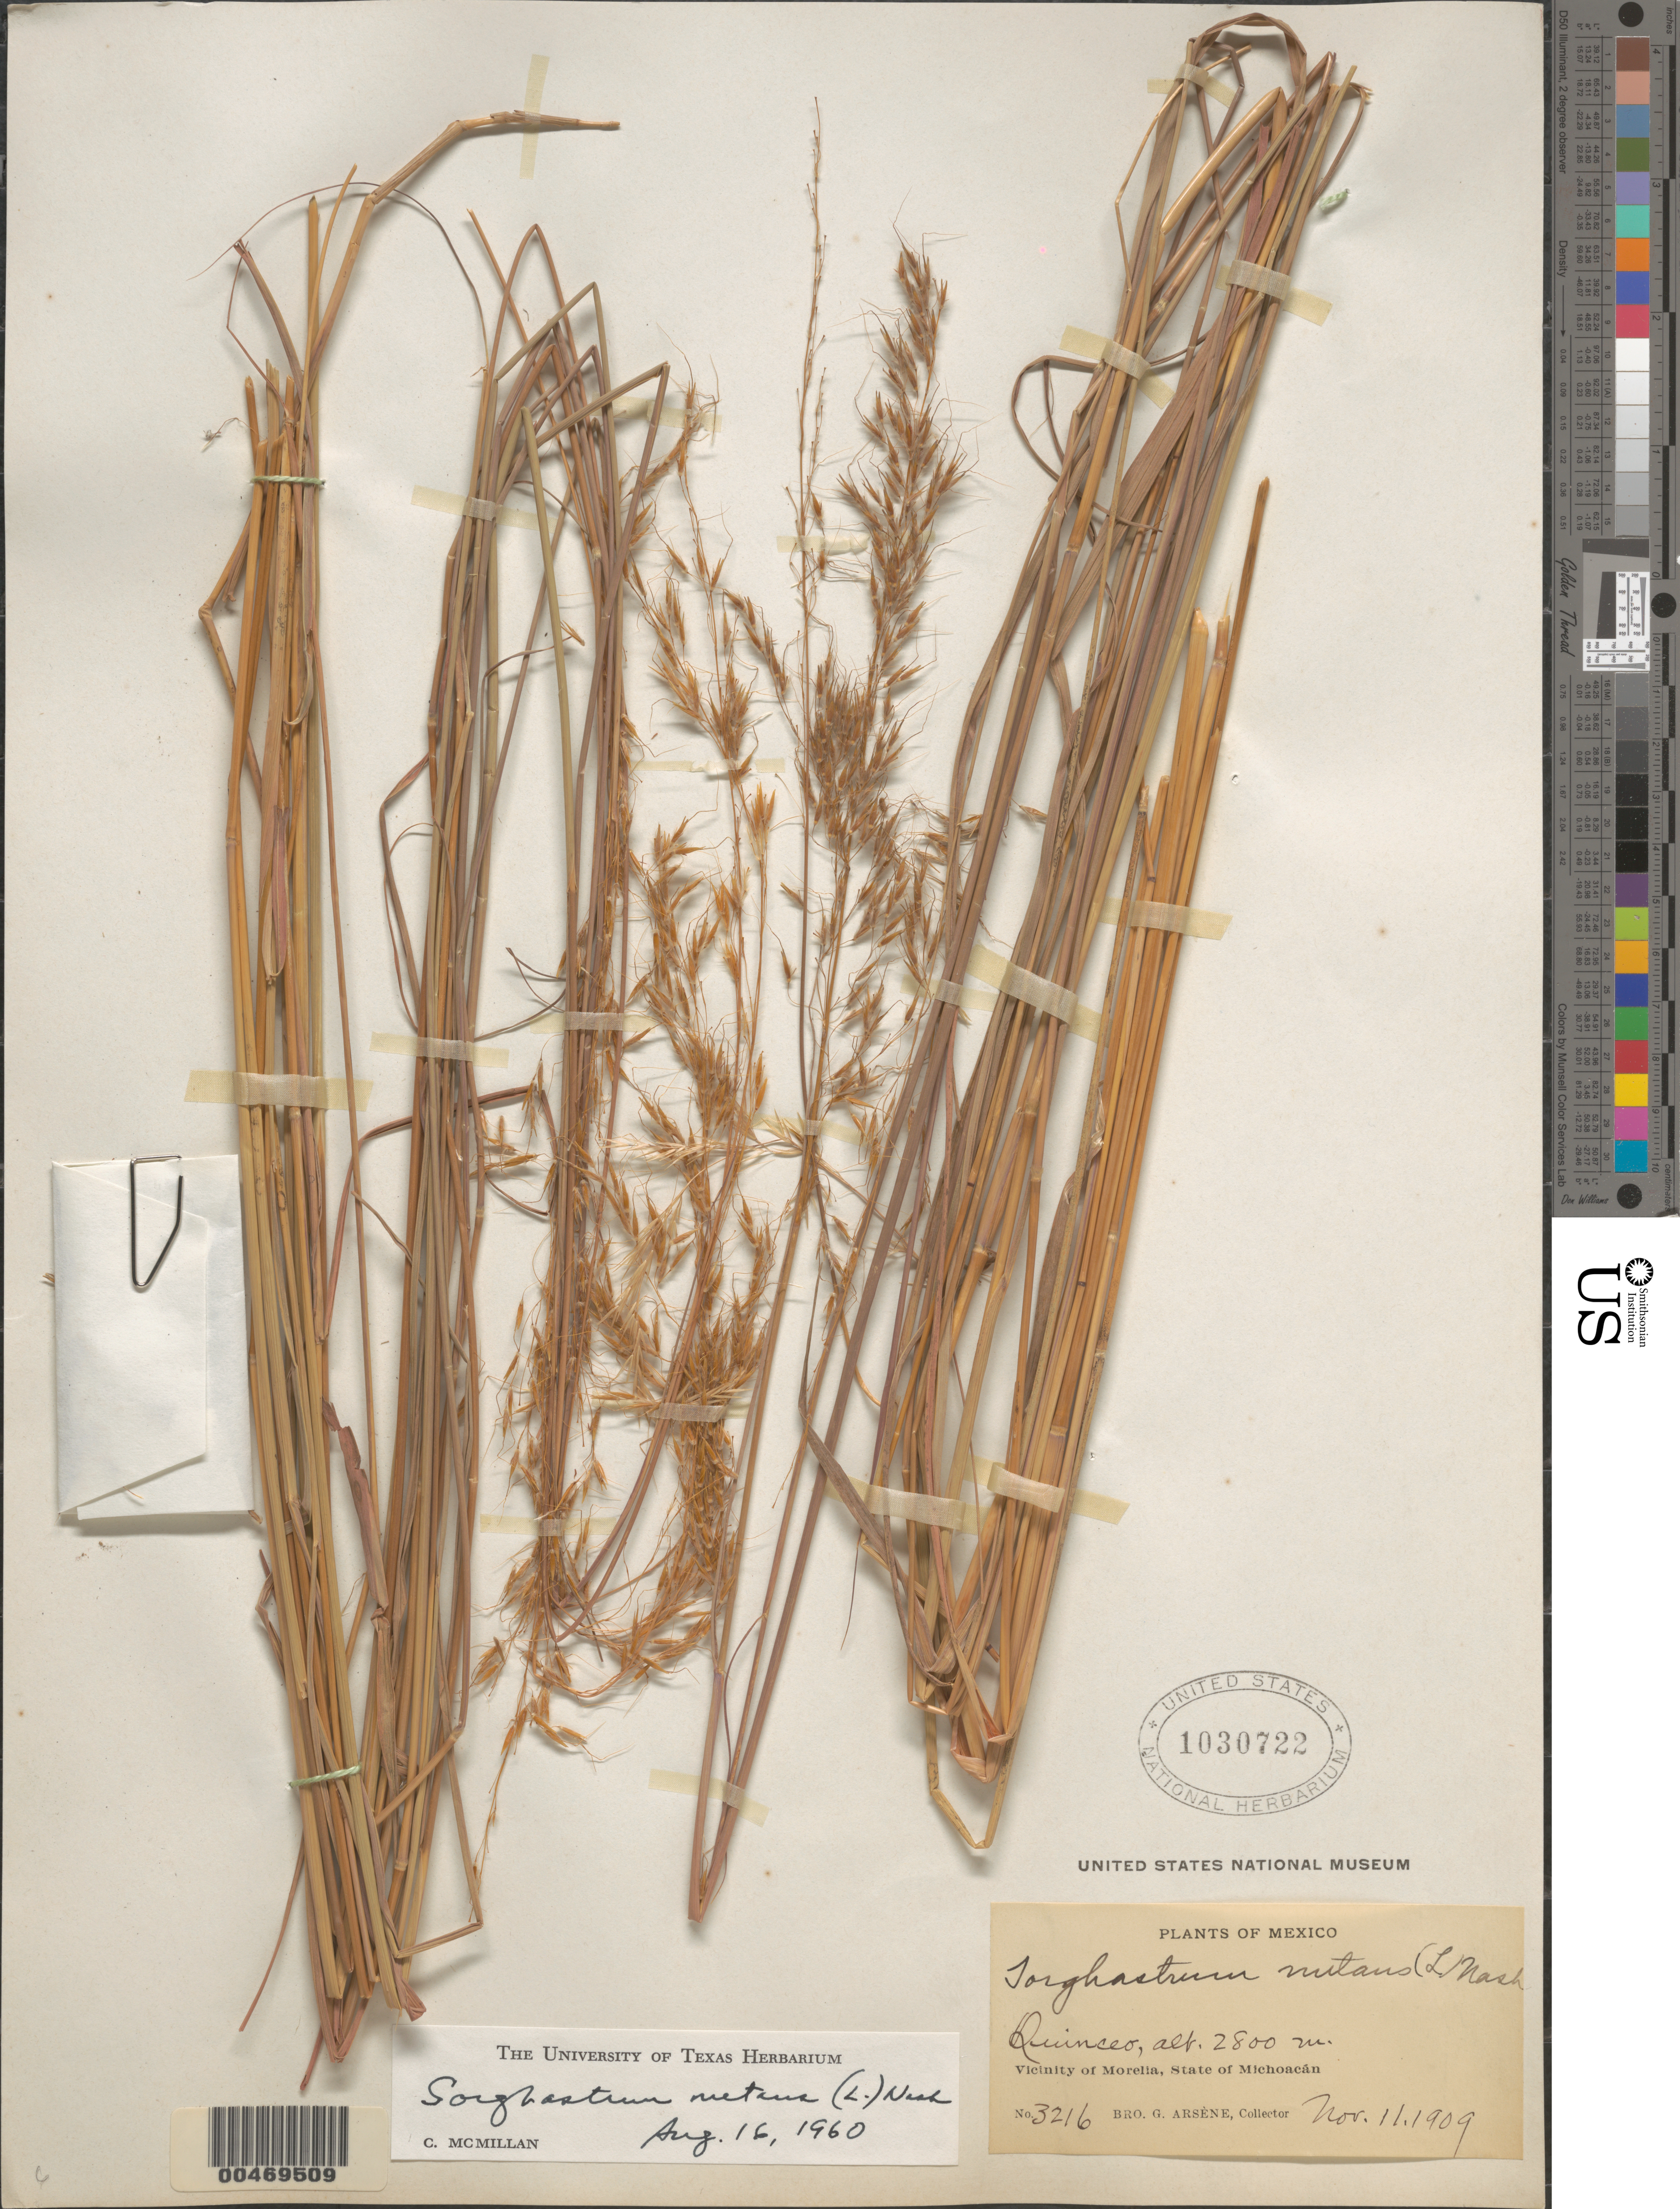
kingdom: Plantae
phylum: Tracheophyta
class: Liliopsida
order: Poales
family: Poaceae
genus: Sorghastrum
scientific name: Sorghastrum nutans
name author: (L.) Nash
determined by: McMillan, C.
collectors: Bro. G. Arsène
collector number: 3216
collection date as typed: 11 Nov 1909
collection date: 1909-11-11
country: Mexico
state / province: Michoacán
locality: Quinceo, vicinity of Morelia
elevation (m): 2800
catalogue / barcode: US 1030722